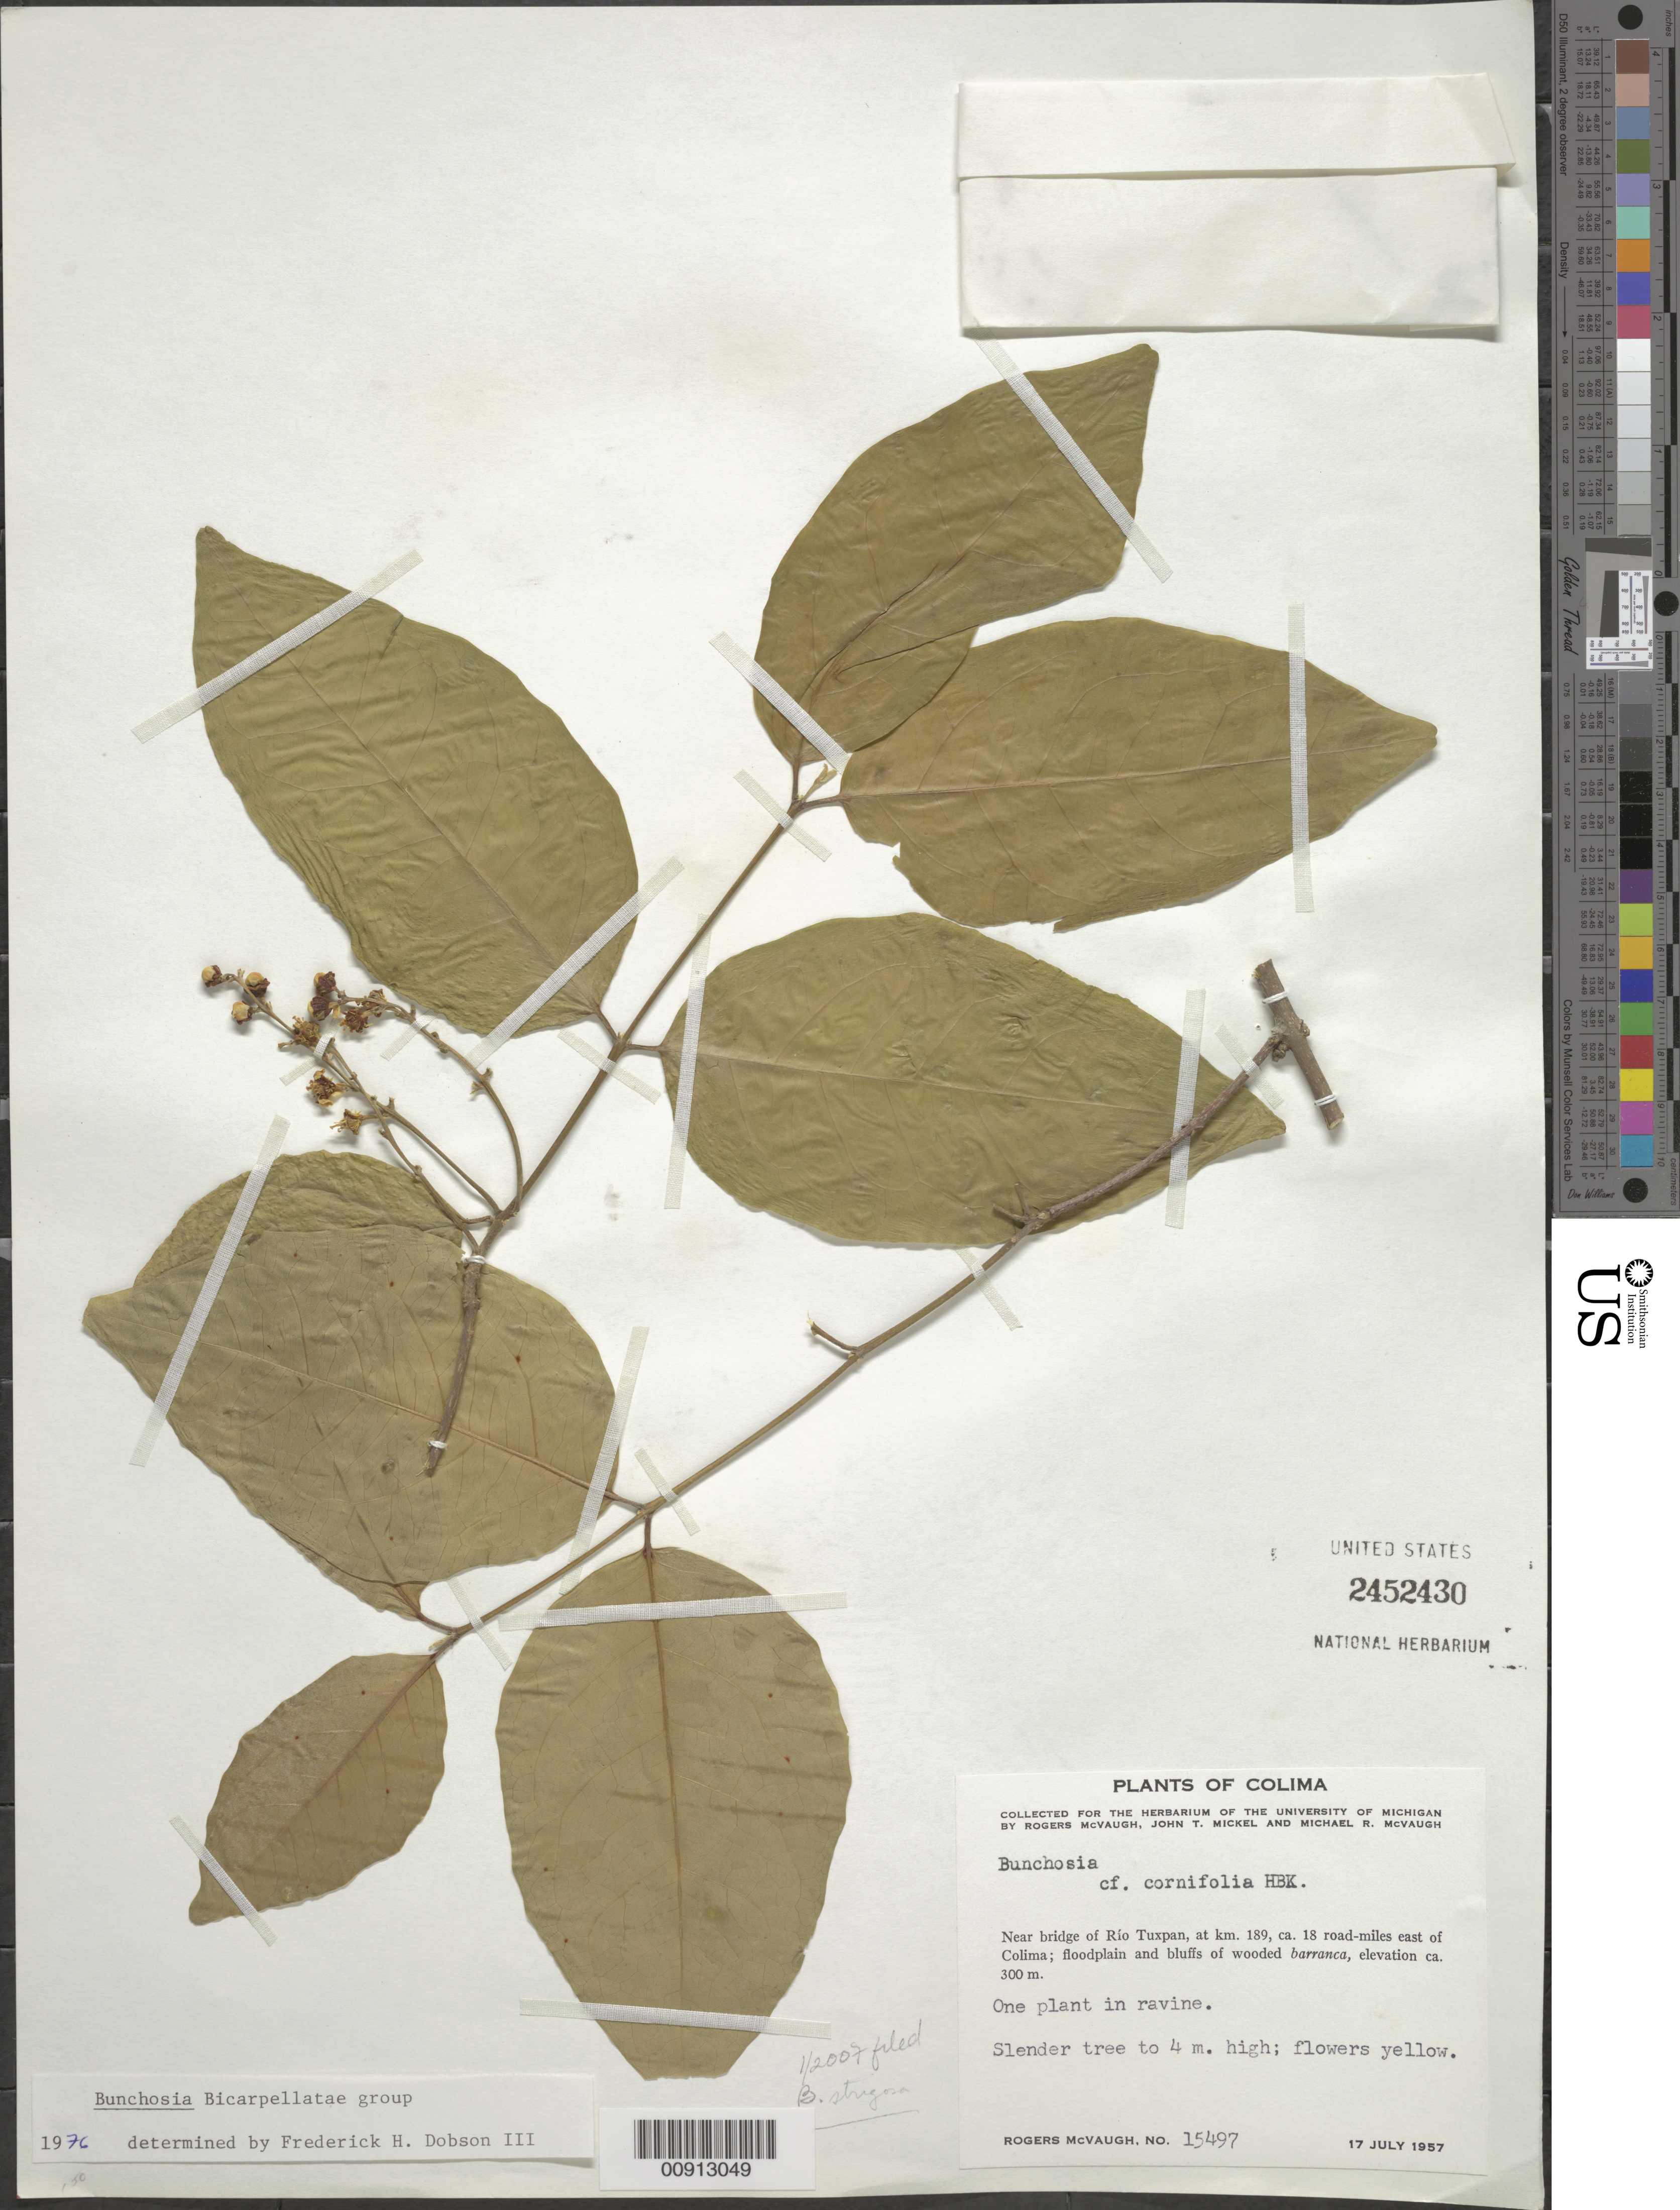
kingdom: Plantae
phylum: Tracheophyta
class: Magnoliopsida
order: Malpighiales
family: Malpighiaceae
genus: Bunchosia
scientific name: Bunchosia strigosa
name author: Schltdl.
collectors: R. McVaugh, J. T. Mickel & M. R. McVaugh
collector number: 15497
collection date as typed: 17 Jul 1957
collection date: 1957-07-17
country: Mexico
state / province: Colima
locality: Near bridge of Río Tuxpan, at km. 189, ca. 18 road-miles east of Colima.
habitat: Floodplain and bluffs of wooded barranca. One plant in ravive.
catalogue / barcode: US 2452430